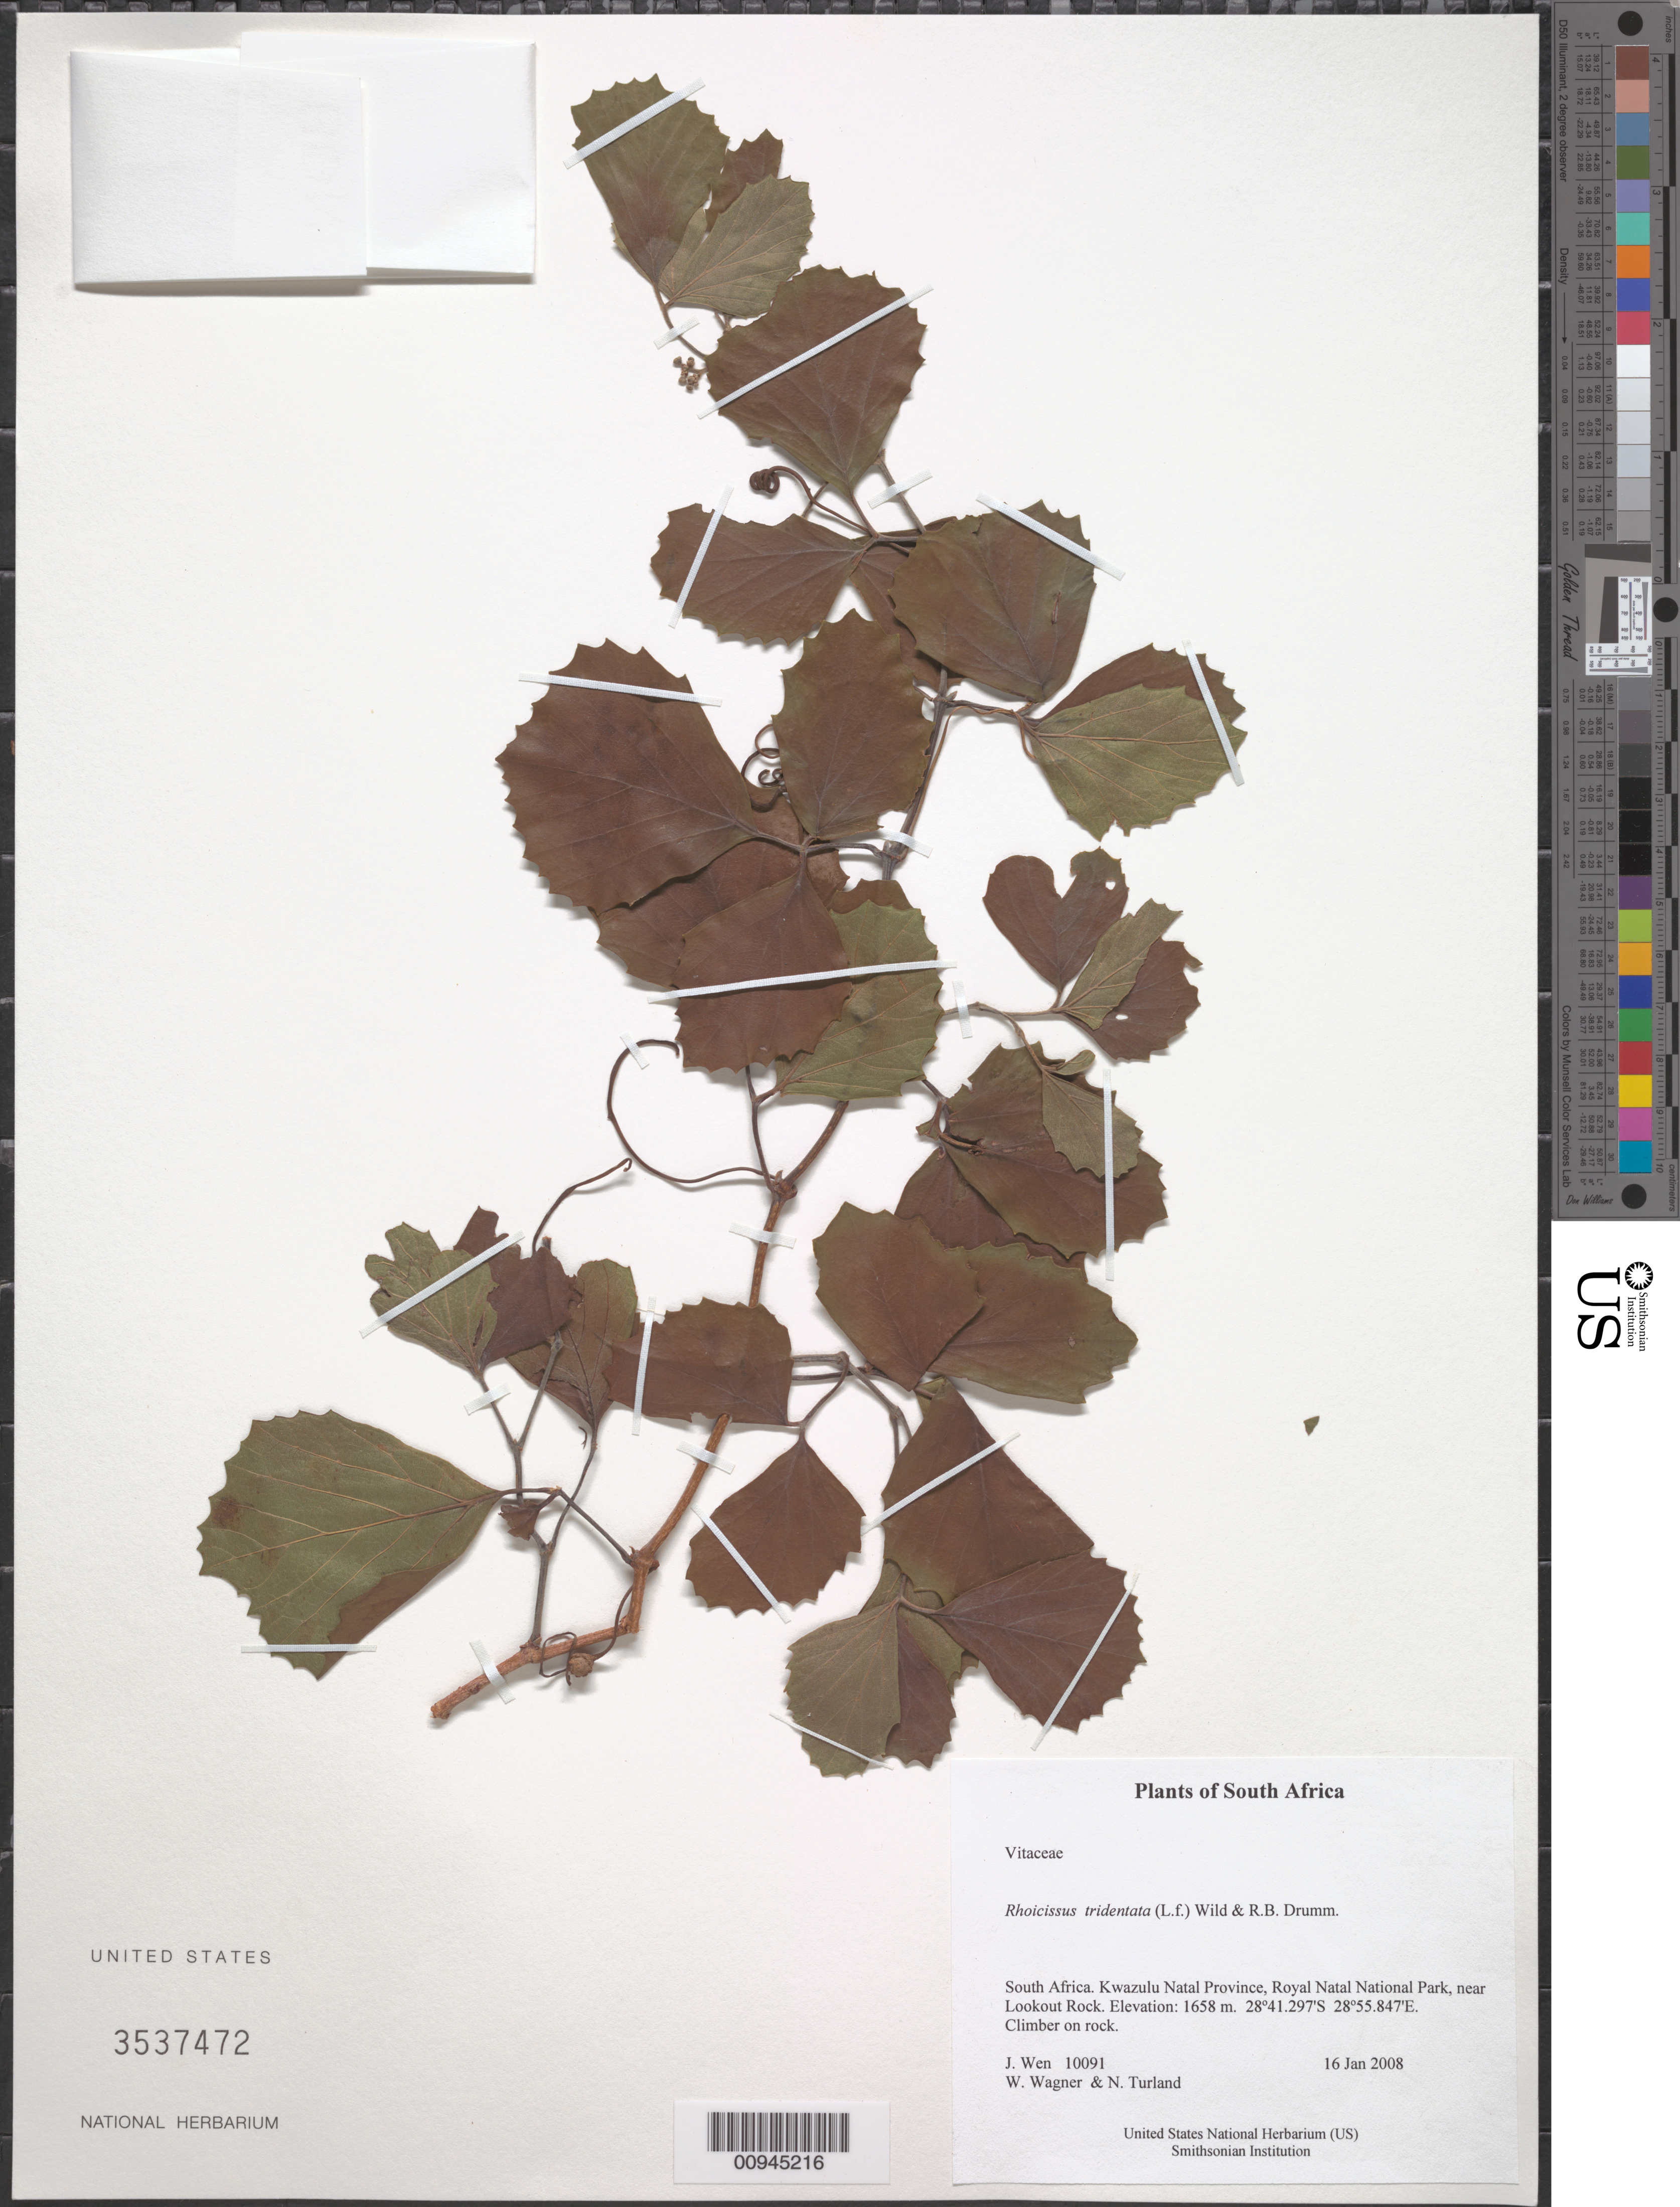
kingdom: Plantae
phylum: Tracheophyta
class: Magnoliopsida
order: Vitales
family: Vitaceae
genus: Rhoicissus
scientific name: Rhoicissus tridentata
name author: (L. f.) Wild & R.B. Drumm.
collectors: J. Wen, W. L. Wagner & N. Turland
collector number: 10091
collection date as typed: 16 Jan 2008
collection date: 2008-01-16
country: South Africa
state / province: KwaZulu-Natal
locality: KwaZulu Natal Province, Royal Natal National Park, near Lookout Rock.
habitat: On rock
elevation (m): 1658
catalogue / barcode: US 3537472